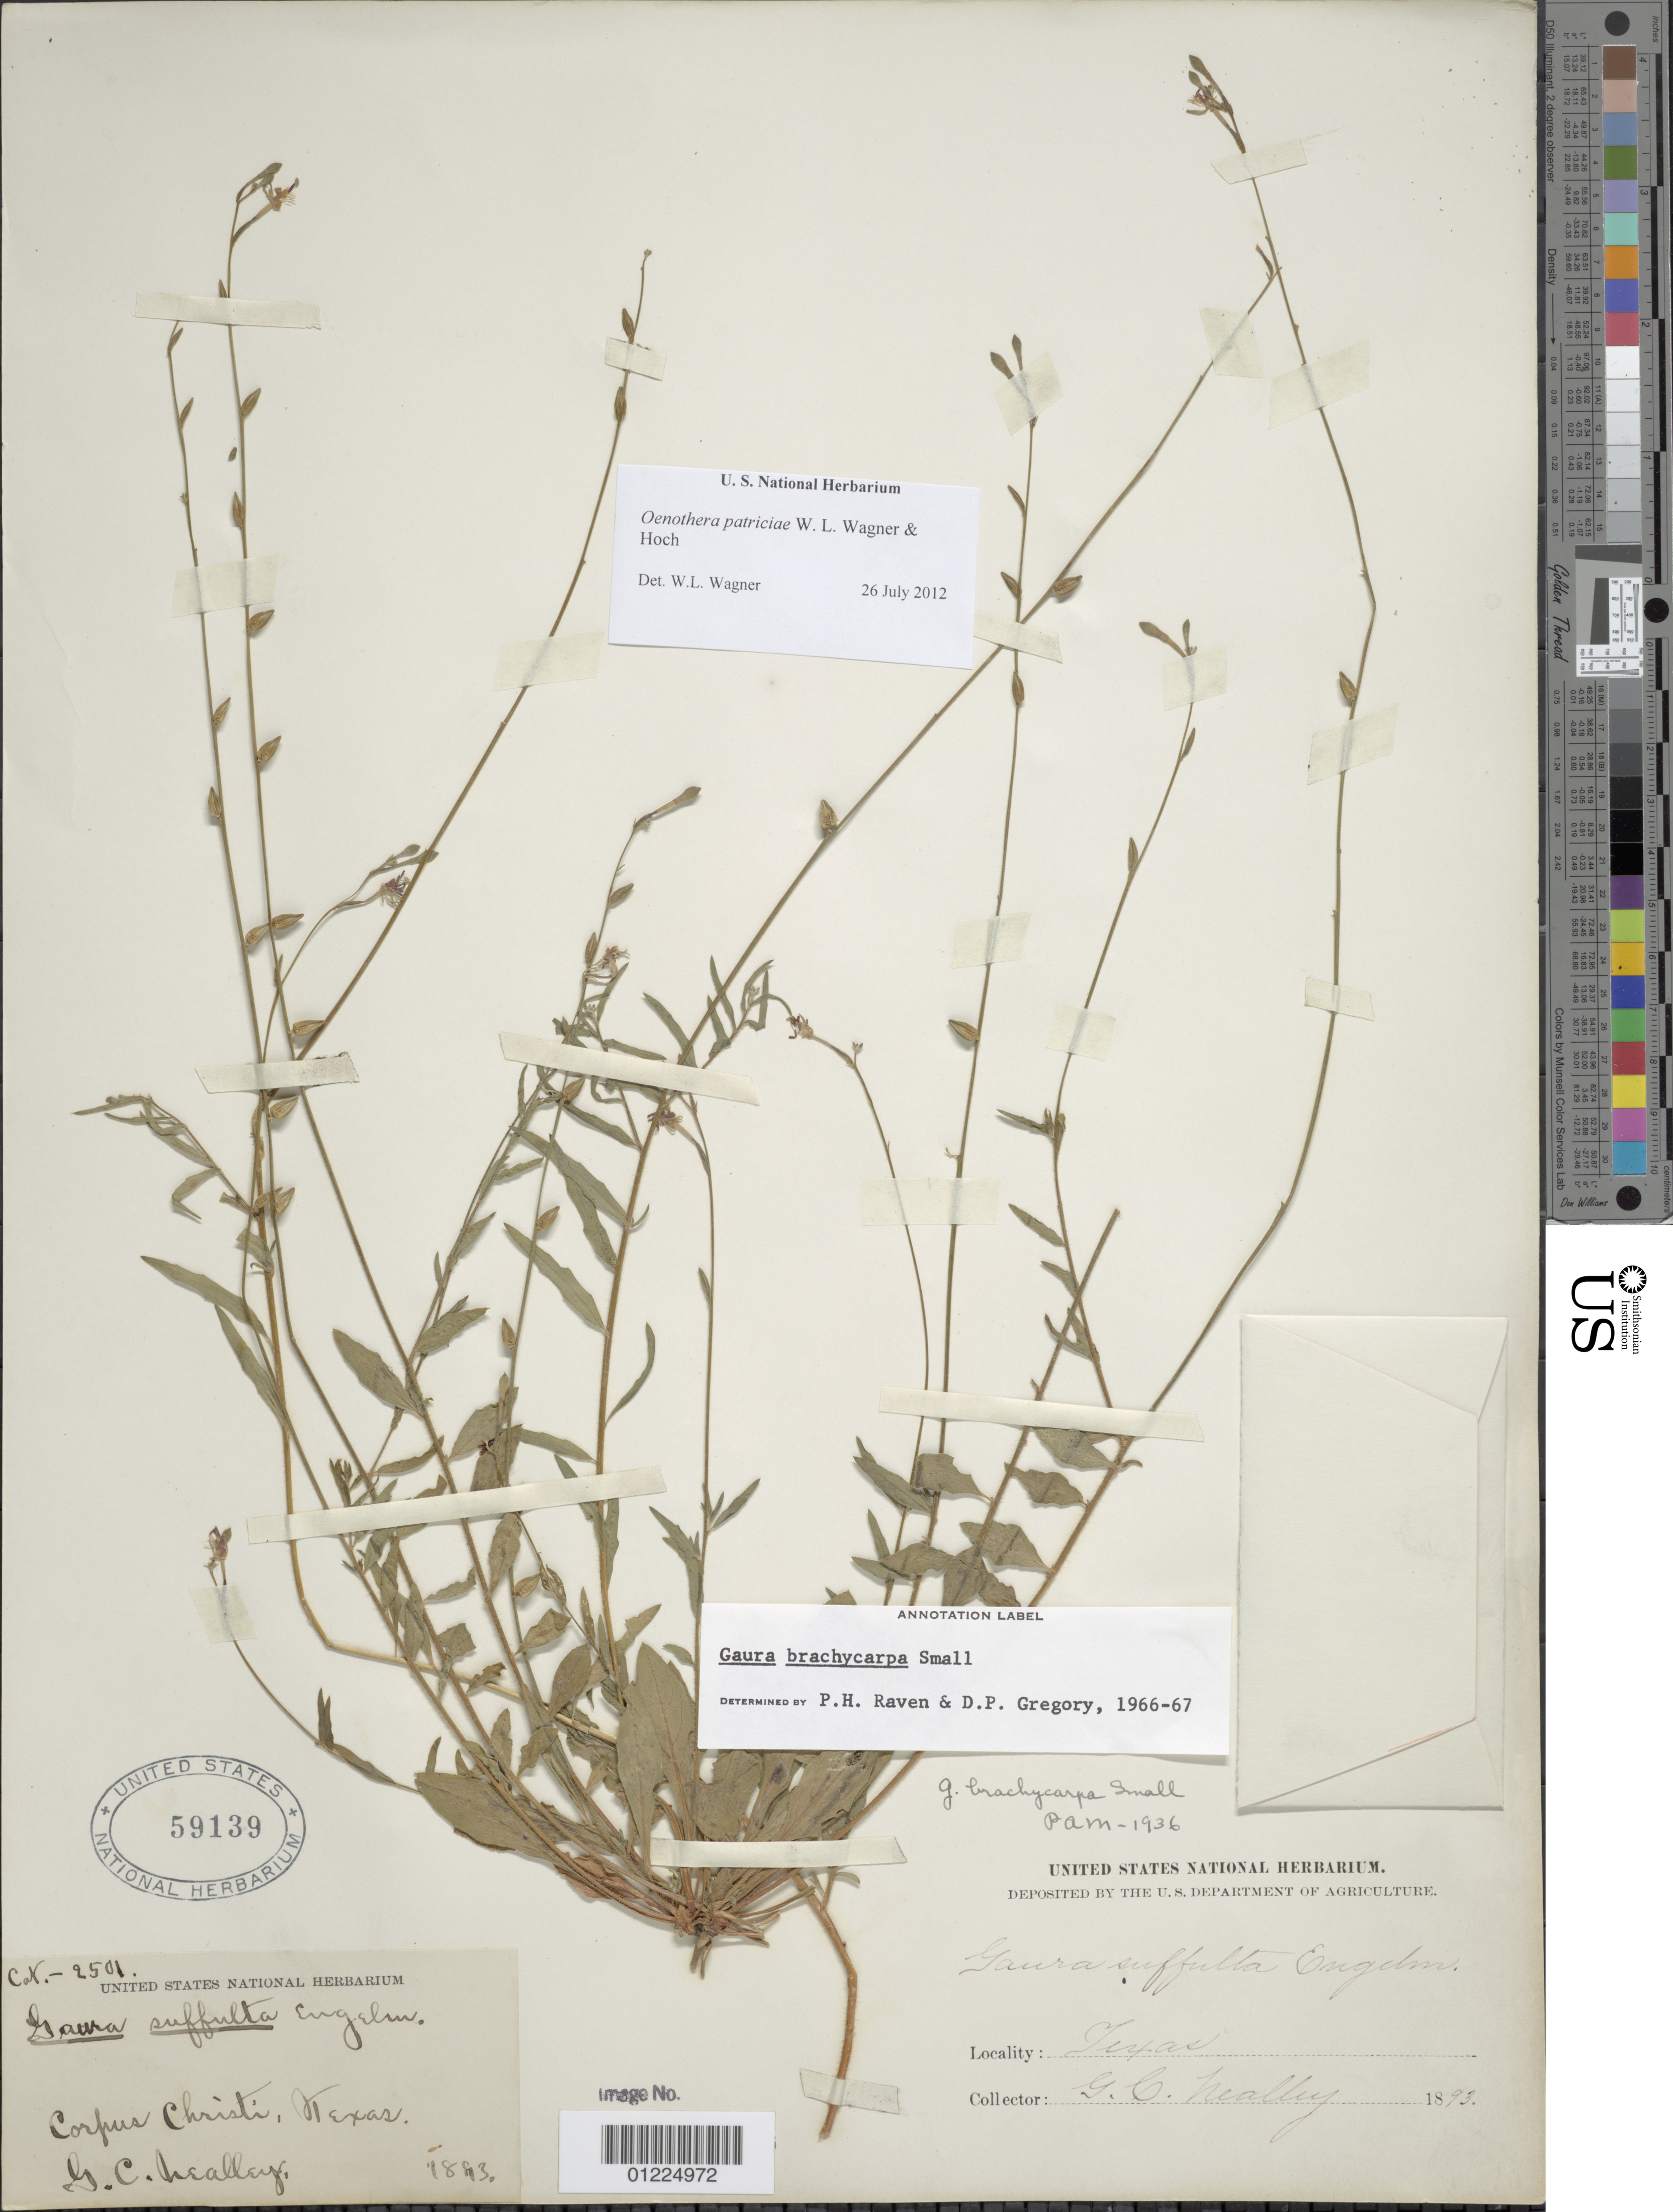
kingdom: Plantae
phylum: Tracheophyta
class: Magnoliopsida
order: Myrtales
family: Onagraceae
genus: Oenothera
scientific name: Oenothera patriciae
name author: W.L. Wagner & Hoch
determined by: Wagner, W. L., (BOT), Smithsonian Institution - National Museum of Natural History (UNITED STATES)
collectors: G. C. Nealley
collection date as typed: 1893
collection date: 1893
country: United States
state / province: Texas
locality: Corpus Christi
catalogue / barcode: US 59139